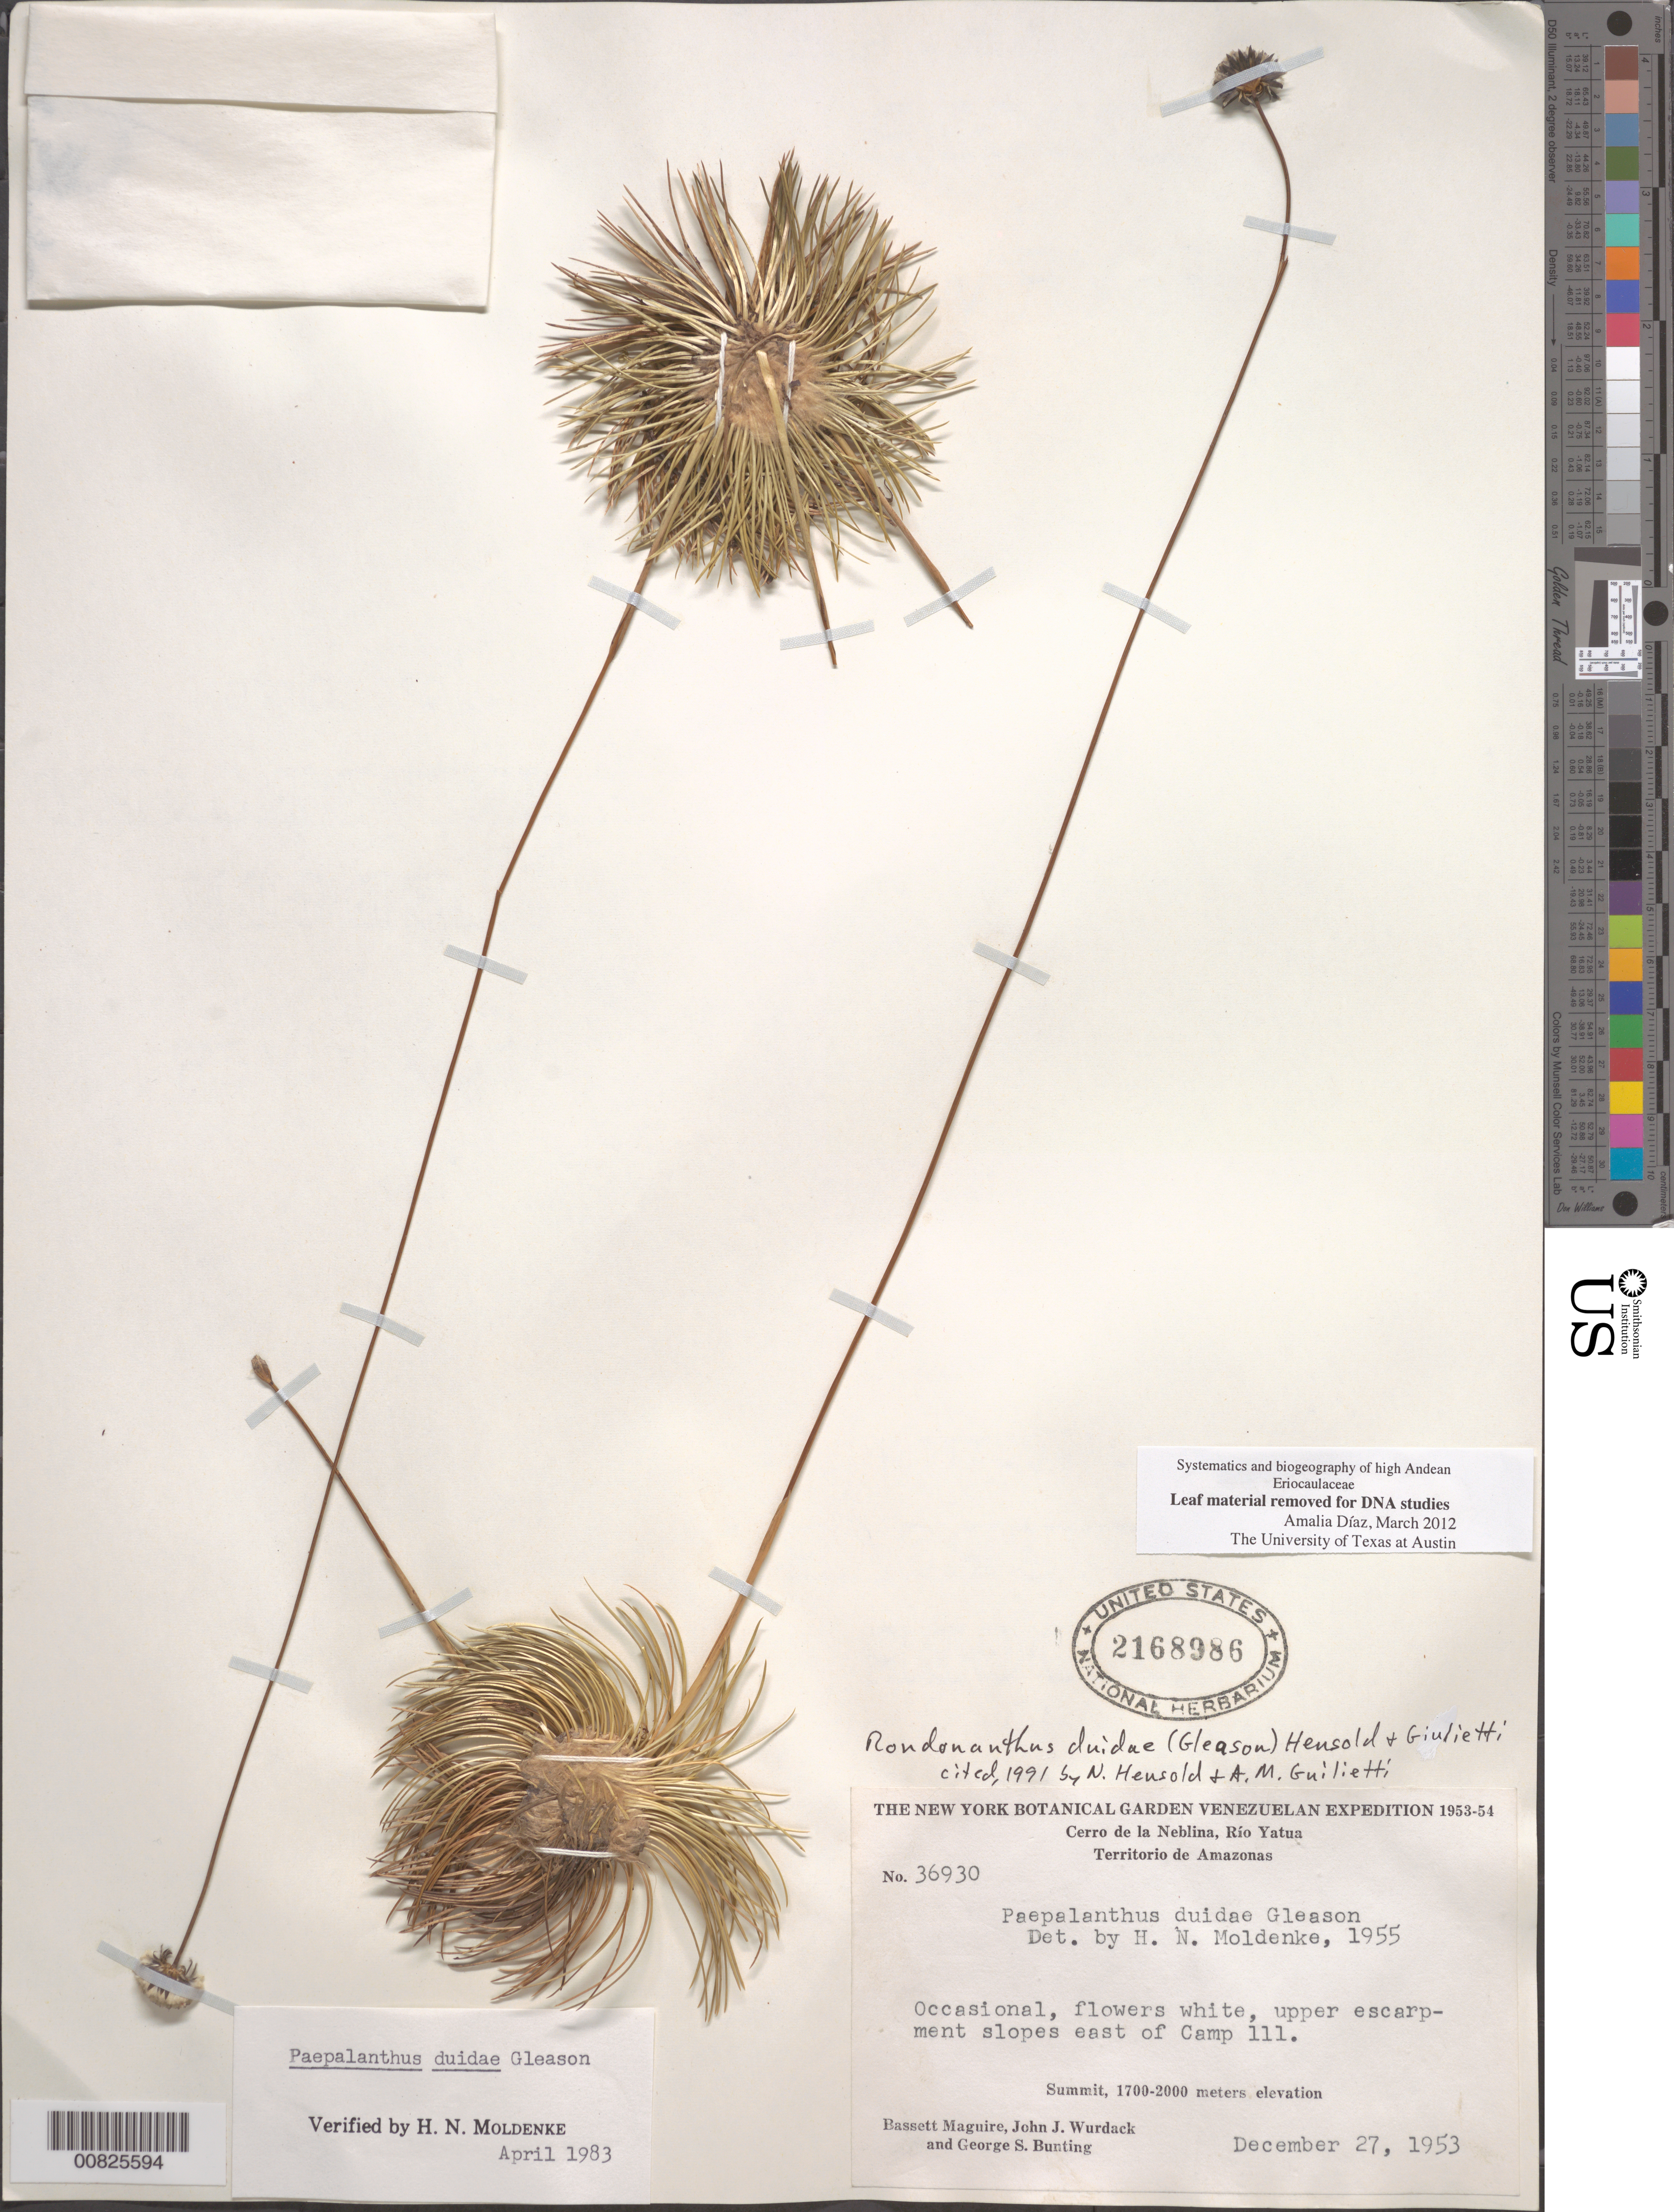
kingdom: Plantae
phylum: Tracheophyta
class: Liliopsida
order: Poales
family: Eriocaulaceae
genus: Rondonanthus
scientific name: Rondonanthus duidae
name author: (Gleason) Hensold & Giul.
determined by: Moldenke, H. N.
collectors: B. Maguire, J. J. Wurdack & G. S. Bunting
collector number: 36930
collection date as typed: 27-Dec-53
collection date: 1953-12-27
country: Venezuela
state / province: Amazonas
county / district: Río Negro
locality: Cerro de la Neblina, Río Yatua, E of Camp 3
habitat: Upper escarpment slopes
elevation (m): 1700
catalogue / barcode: US 2168986